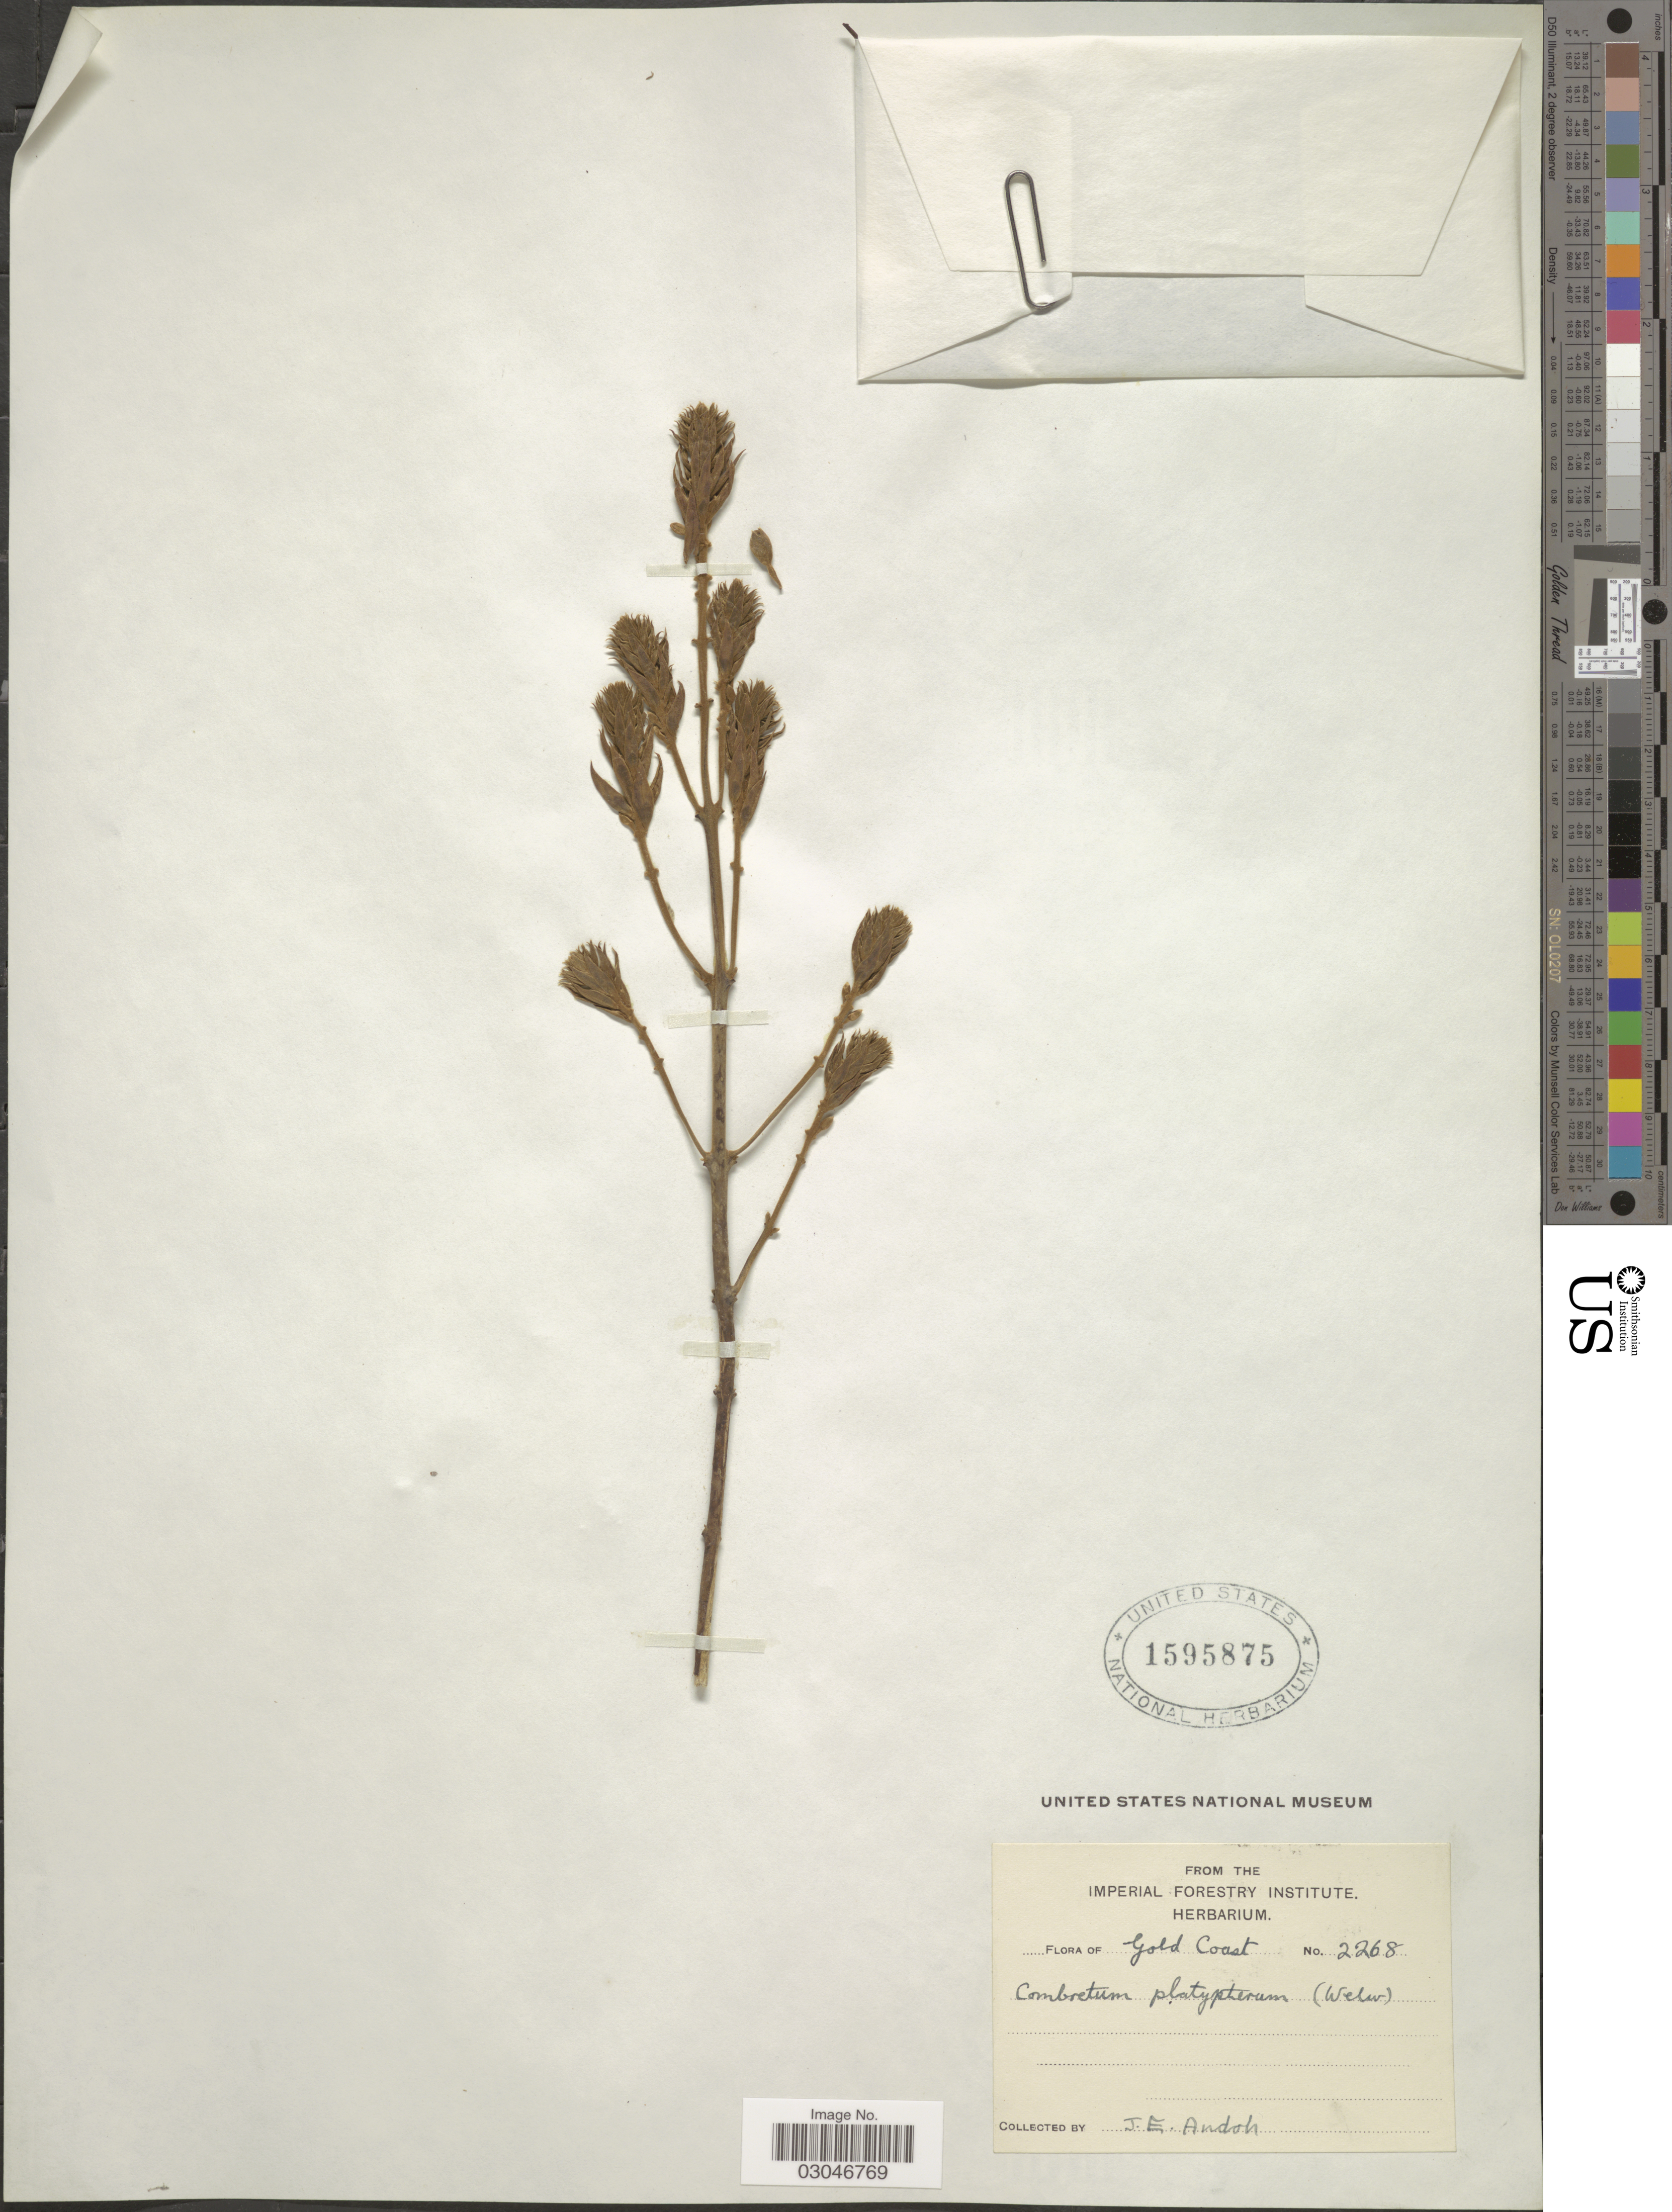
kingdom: Plantae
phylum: Tracheophyta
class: Magnoliopsida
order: Myrtales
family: Combretaceae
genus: Combretum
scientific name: Combretum platypterum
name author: (Welw.) Hutch. & Dalziel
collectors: J. Andoh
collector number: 2268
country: Ghana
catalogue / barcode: US 1595875